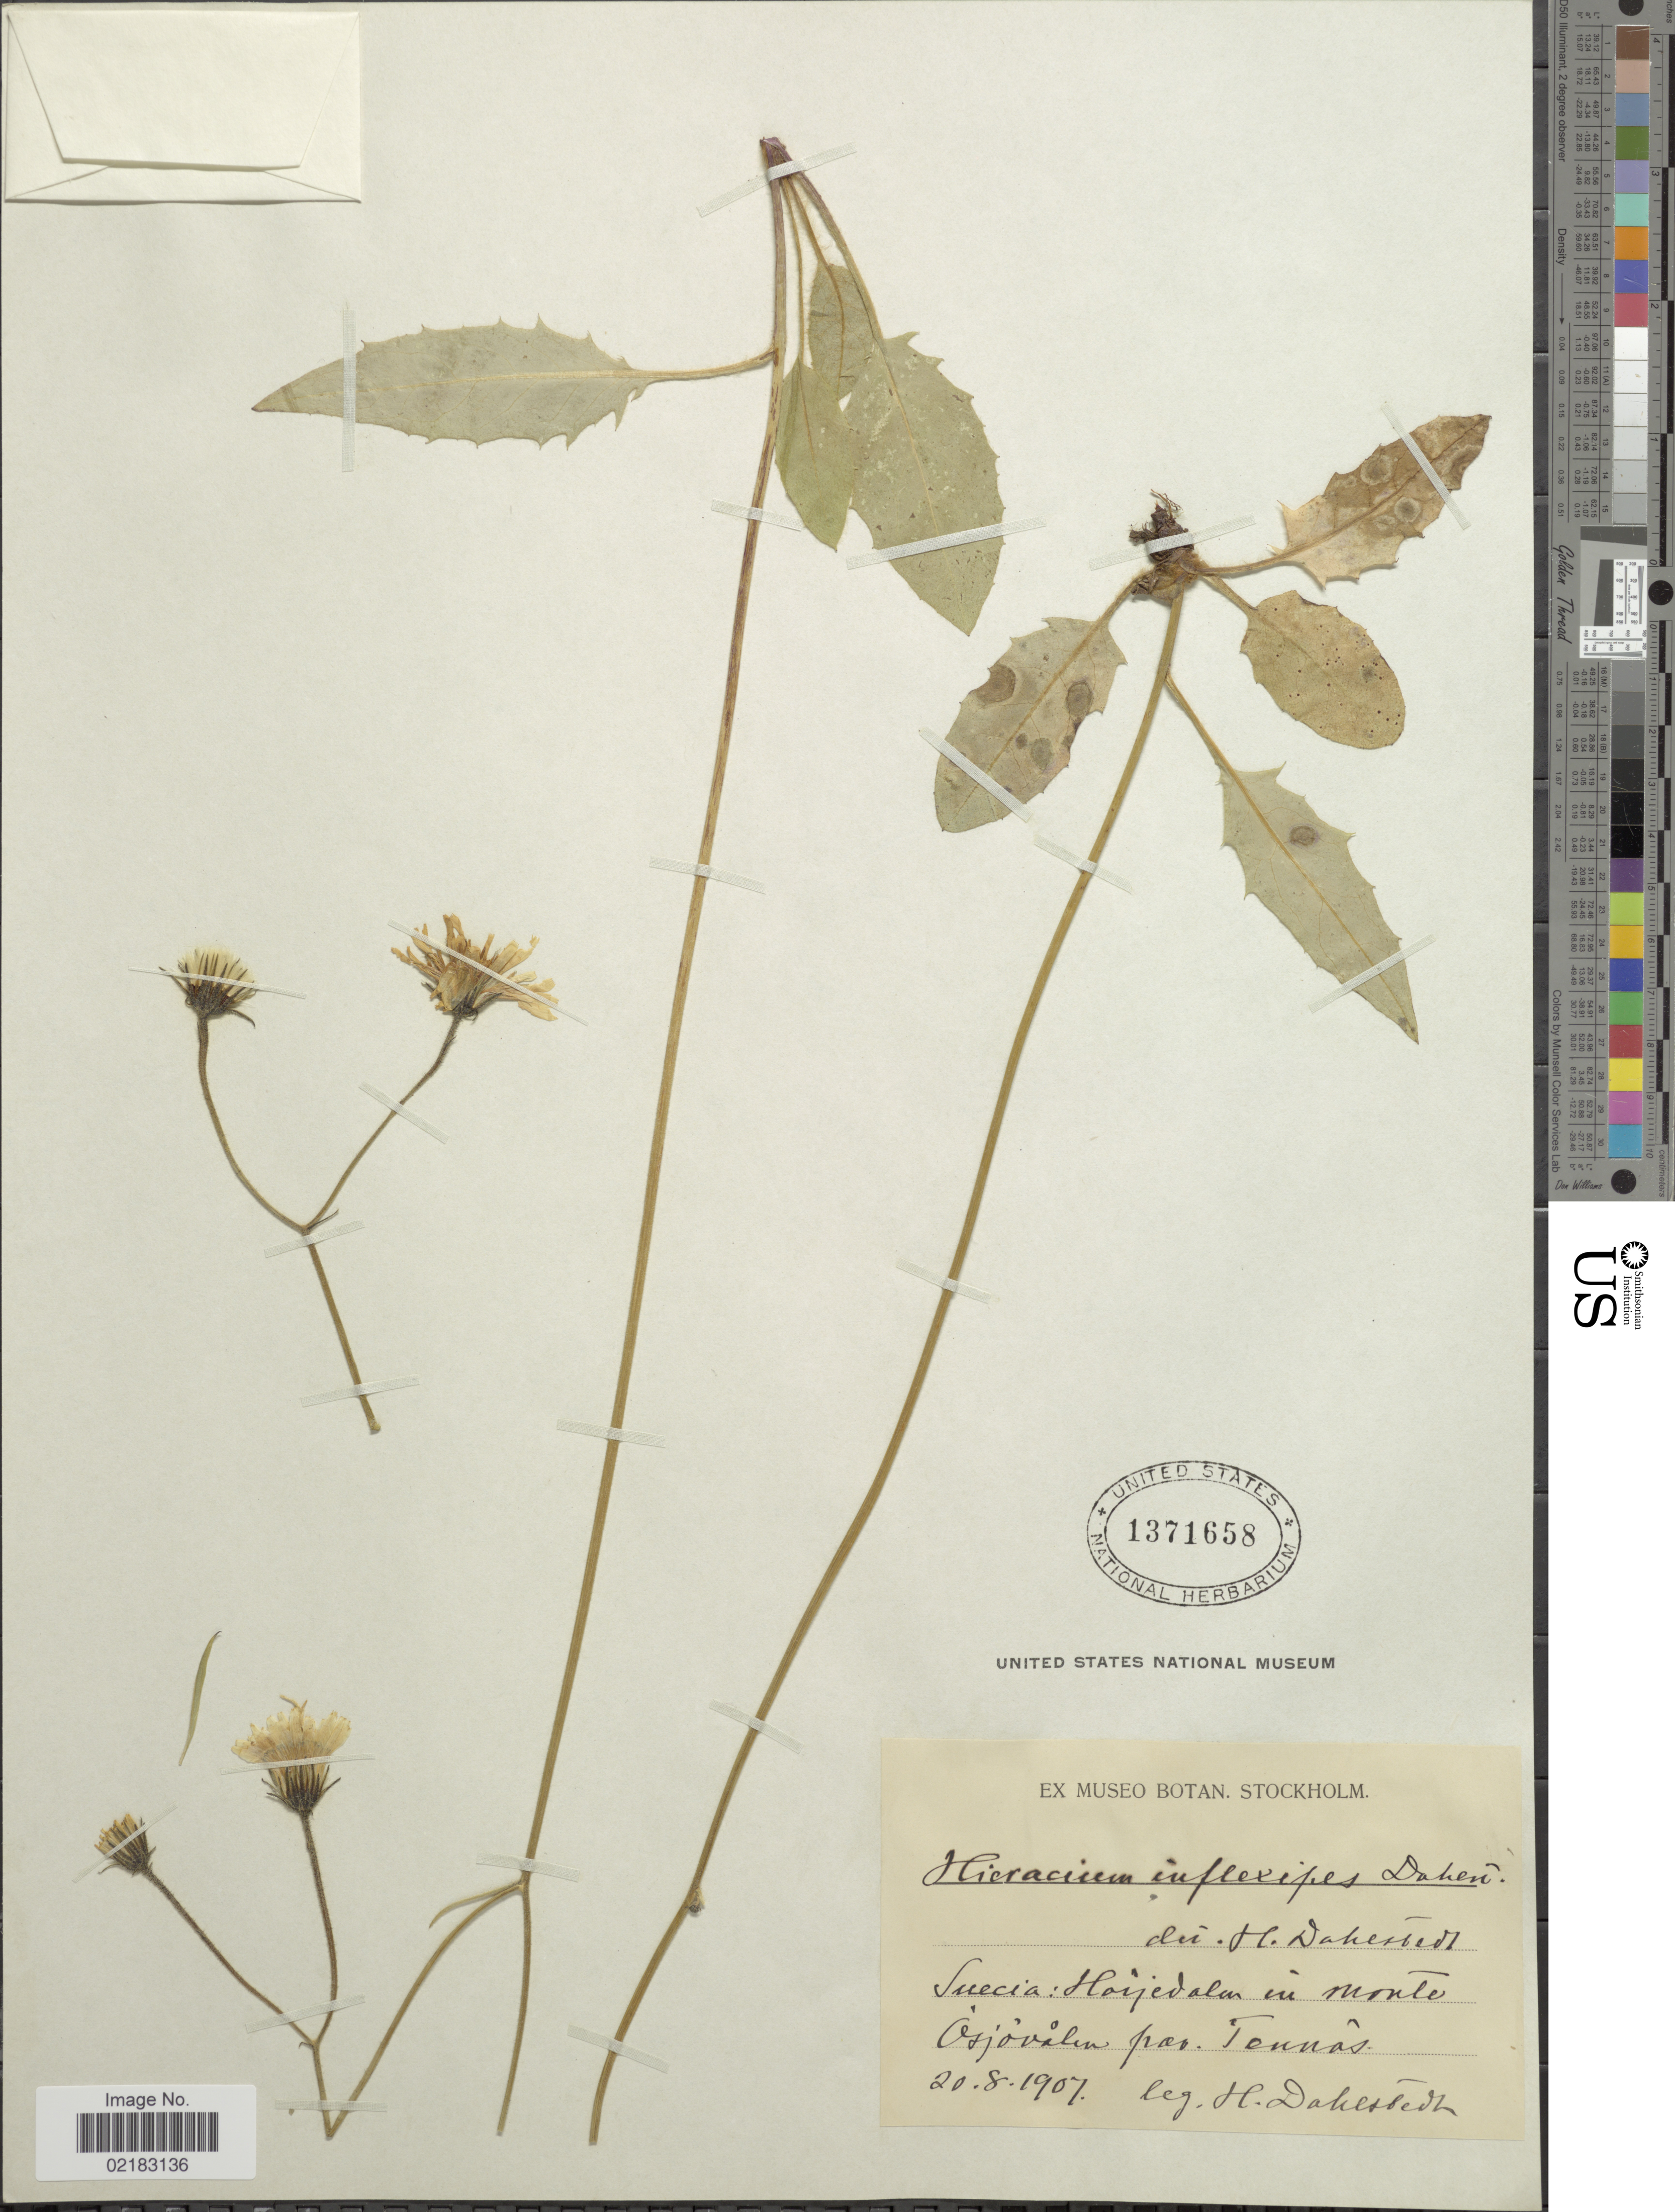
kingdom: Plantae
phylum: Tracheophyta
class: Magnoliopsida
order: Asterales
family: Asteraceae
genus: Hieracium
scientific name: Hieracium inflexipes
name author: (Dahlst. ex Zahn) Omang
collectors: H. G. Dahlstedt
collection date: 1907-08-20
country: Sweden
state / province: Jämtland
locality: Suecica, Härjedalen in monte Osjovalen prop Tennas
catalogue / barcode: US 1371658